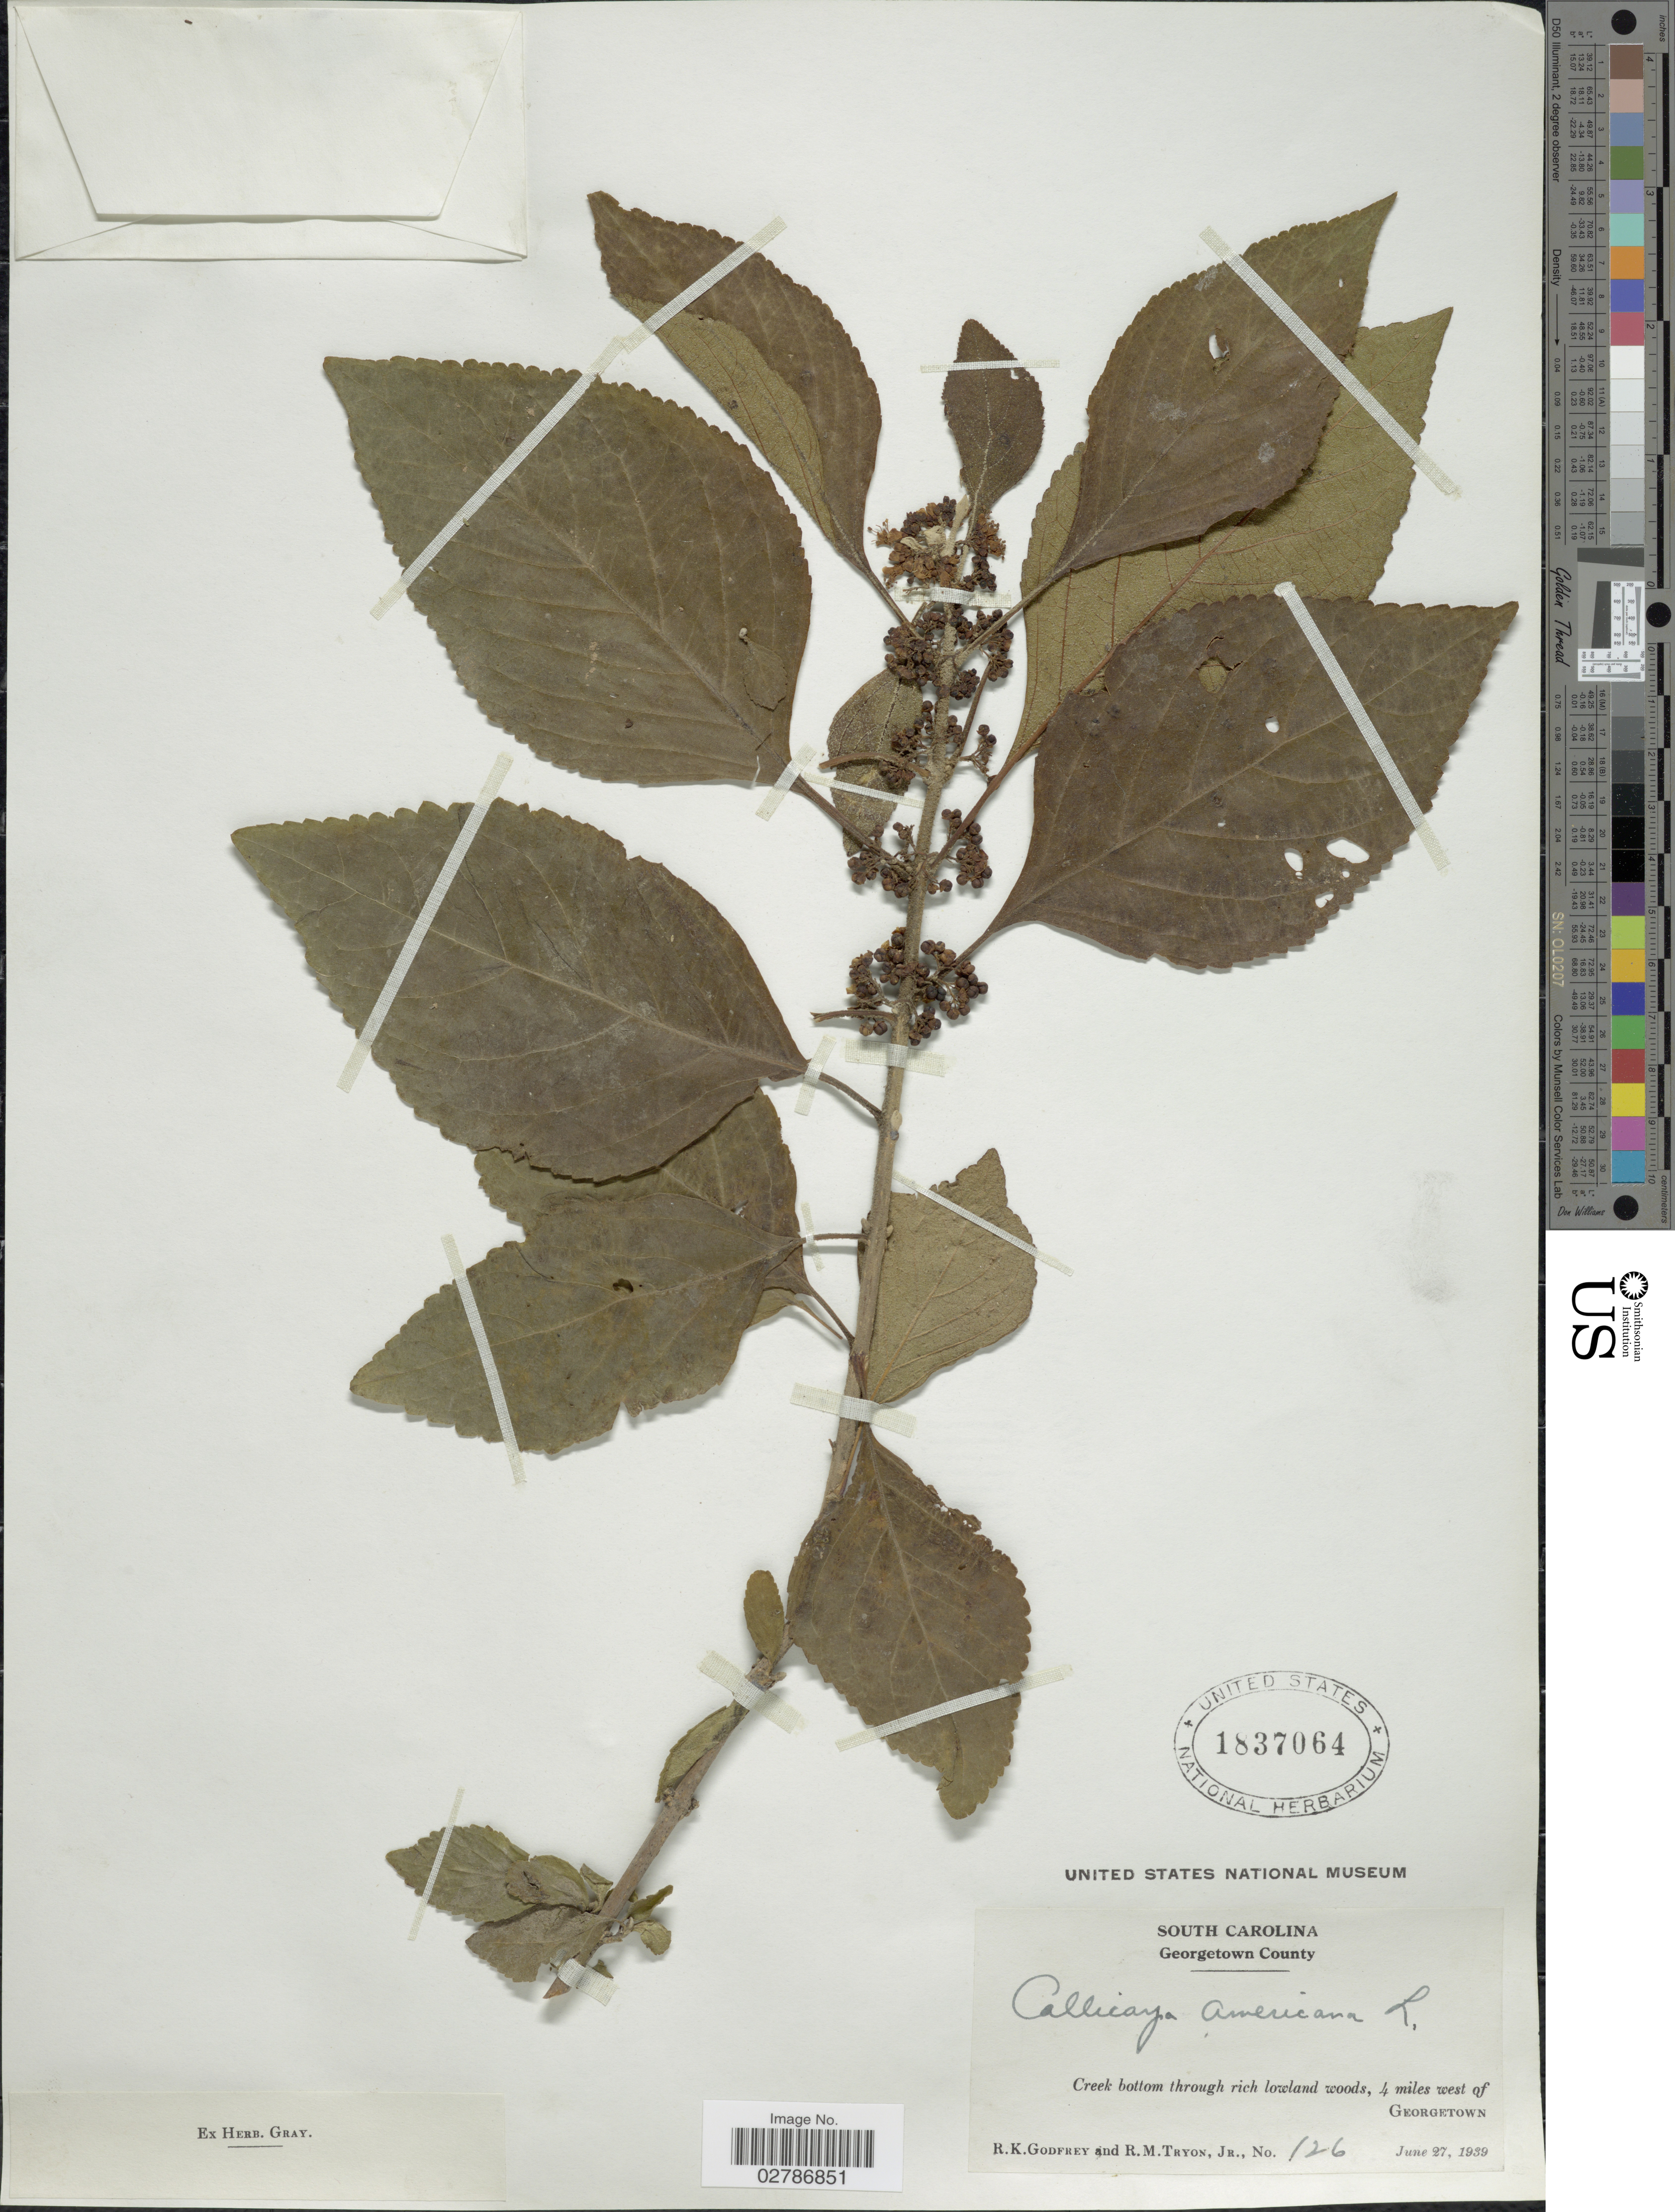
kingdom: Plantae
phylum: Tracheophyta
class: Magnoliopsida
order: Lamiales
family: Lamiaceae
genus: Callicarpa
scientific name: Callicarpa americana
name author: L.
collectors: R. K. Godfrey & R. M. Tryon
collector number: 126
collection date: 1939-06-27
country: United States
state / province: South Carolina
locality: Georgetown County. Creek bottom through rich lowland woods, 4 miles west of Georgetown.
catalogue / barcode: US 1837064